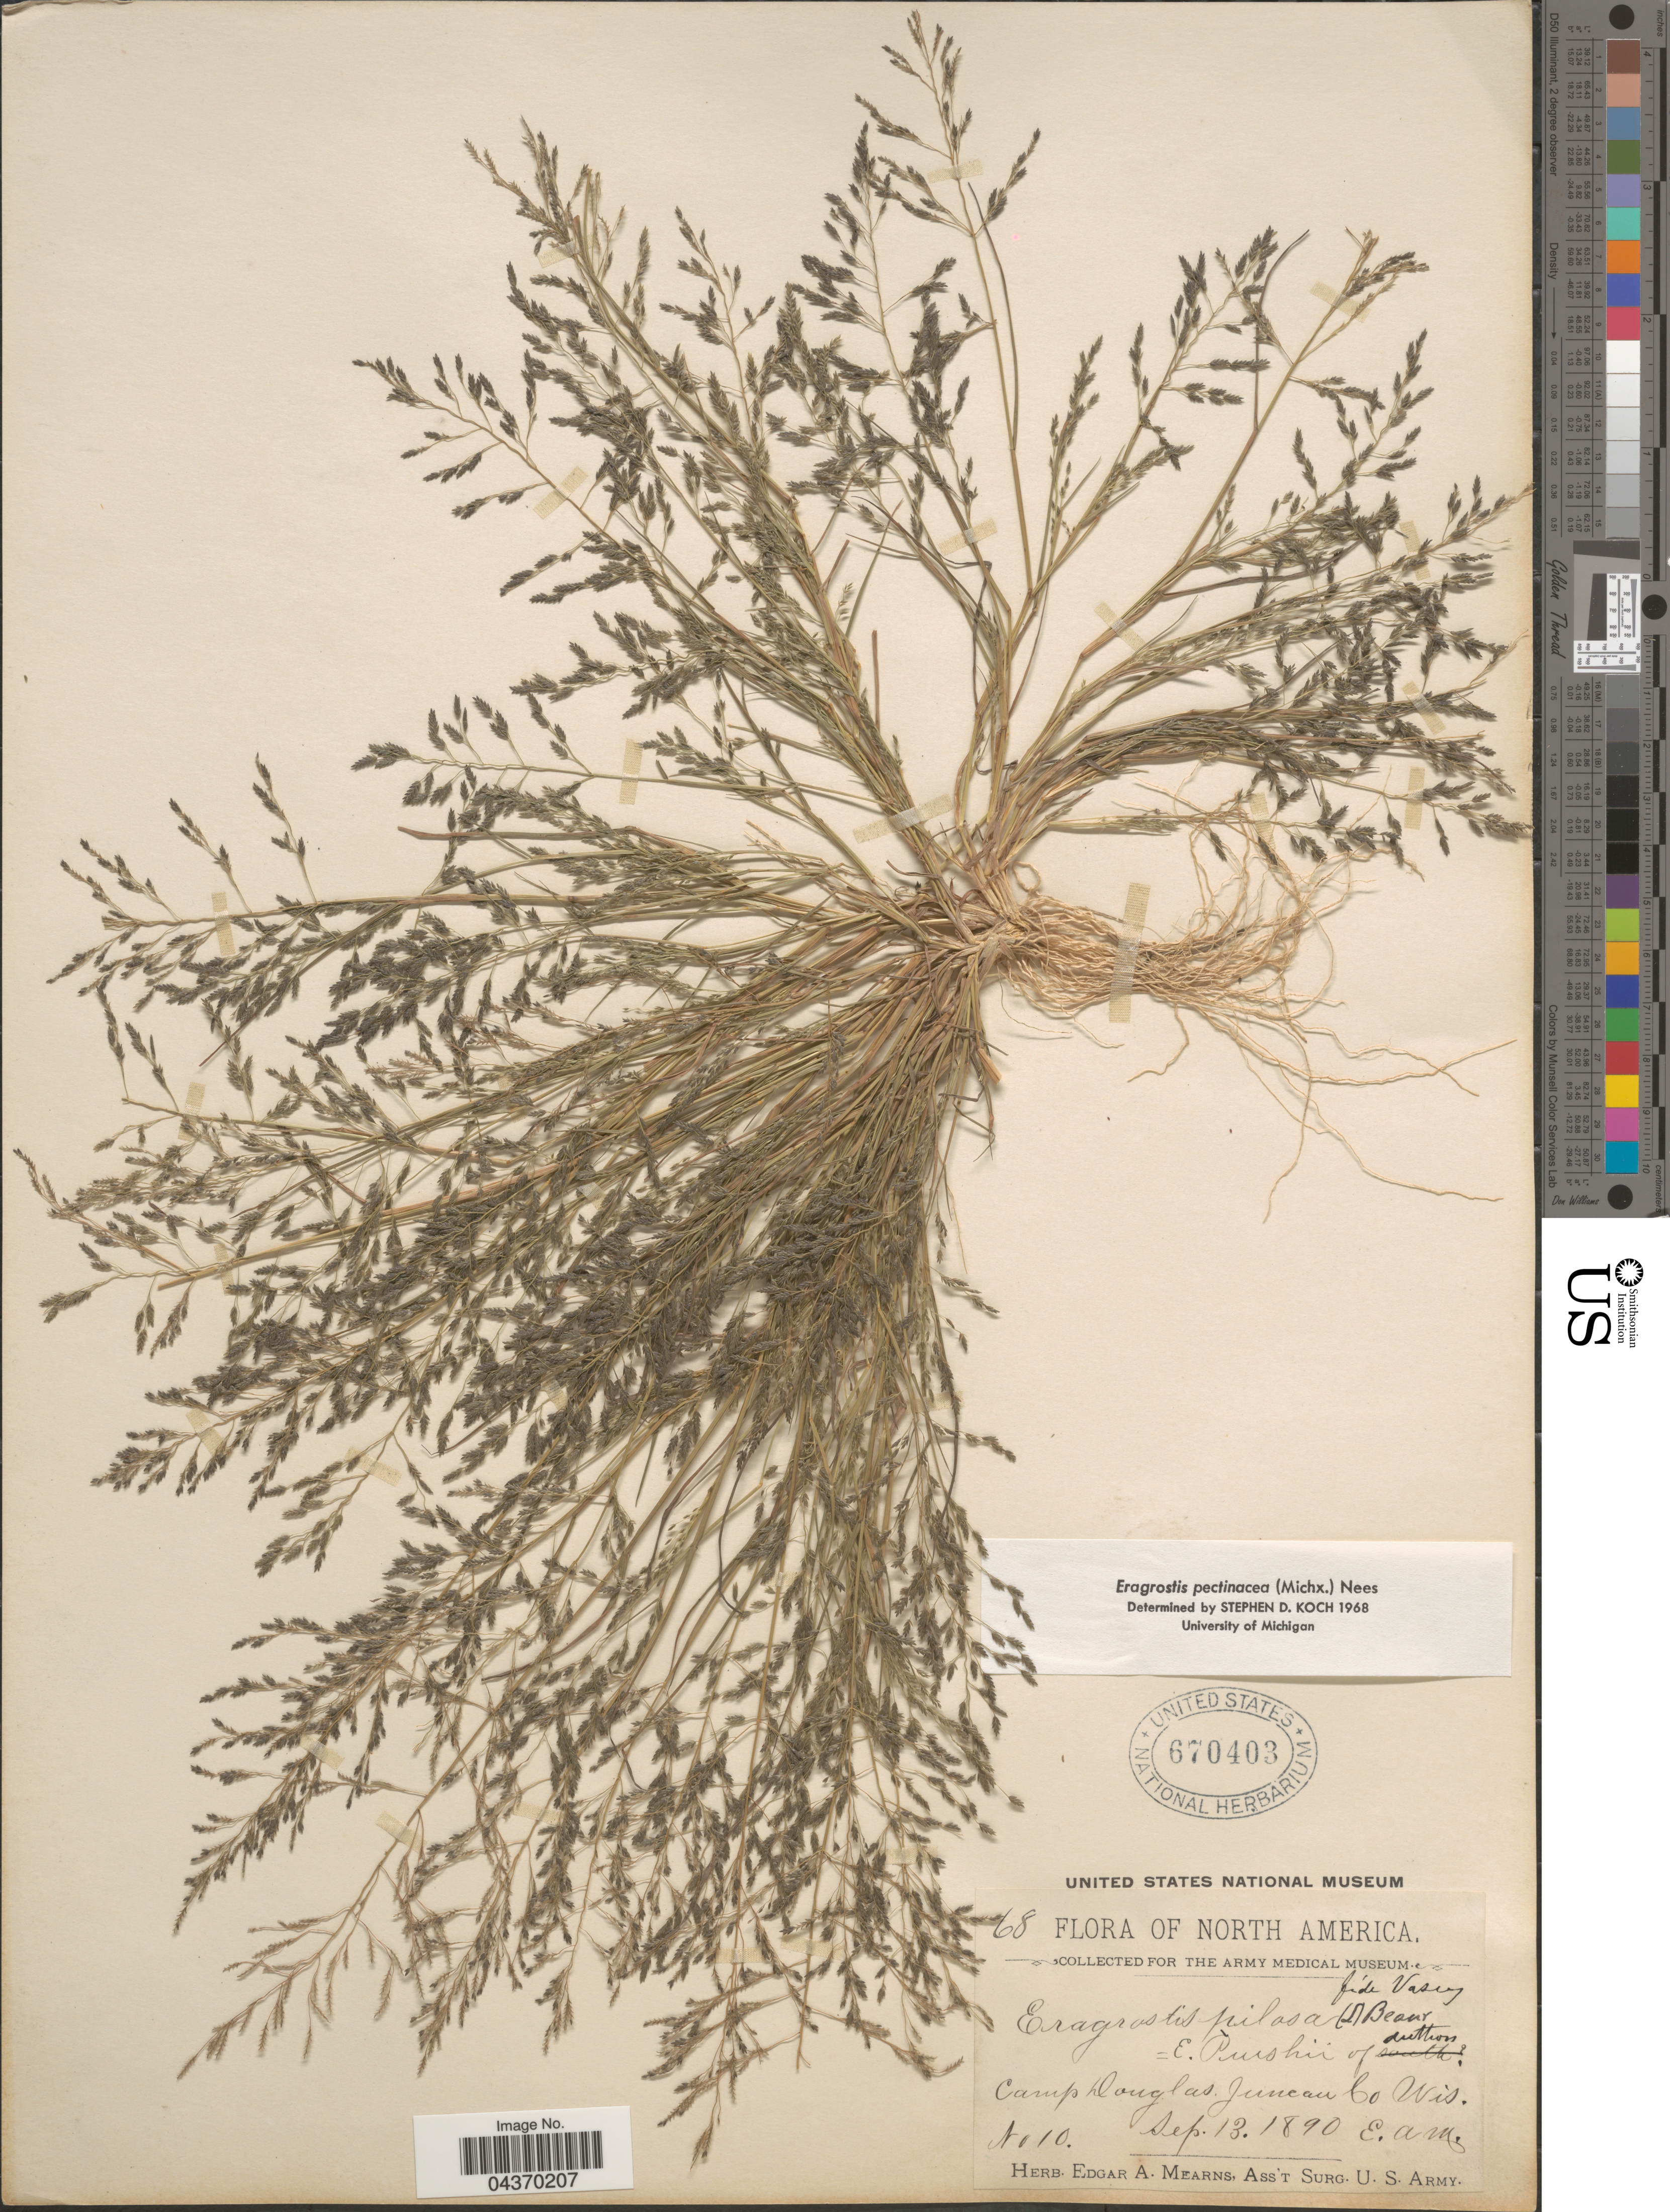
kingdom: Plantae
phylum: Tracheophyta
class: Liliopsida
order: Poales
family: Poaceae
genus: Eragrostis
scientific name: Eragrostis pectinacea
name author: (Michx.) Nees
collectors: E. A. Mearns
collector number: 10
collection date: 1890-09-13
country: United States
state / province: Wisconsin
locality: Camp Douglas Juneau Co.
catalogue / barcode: US 670403